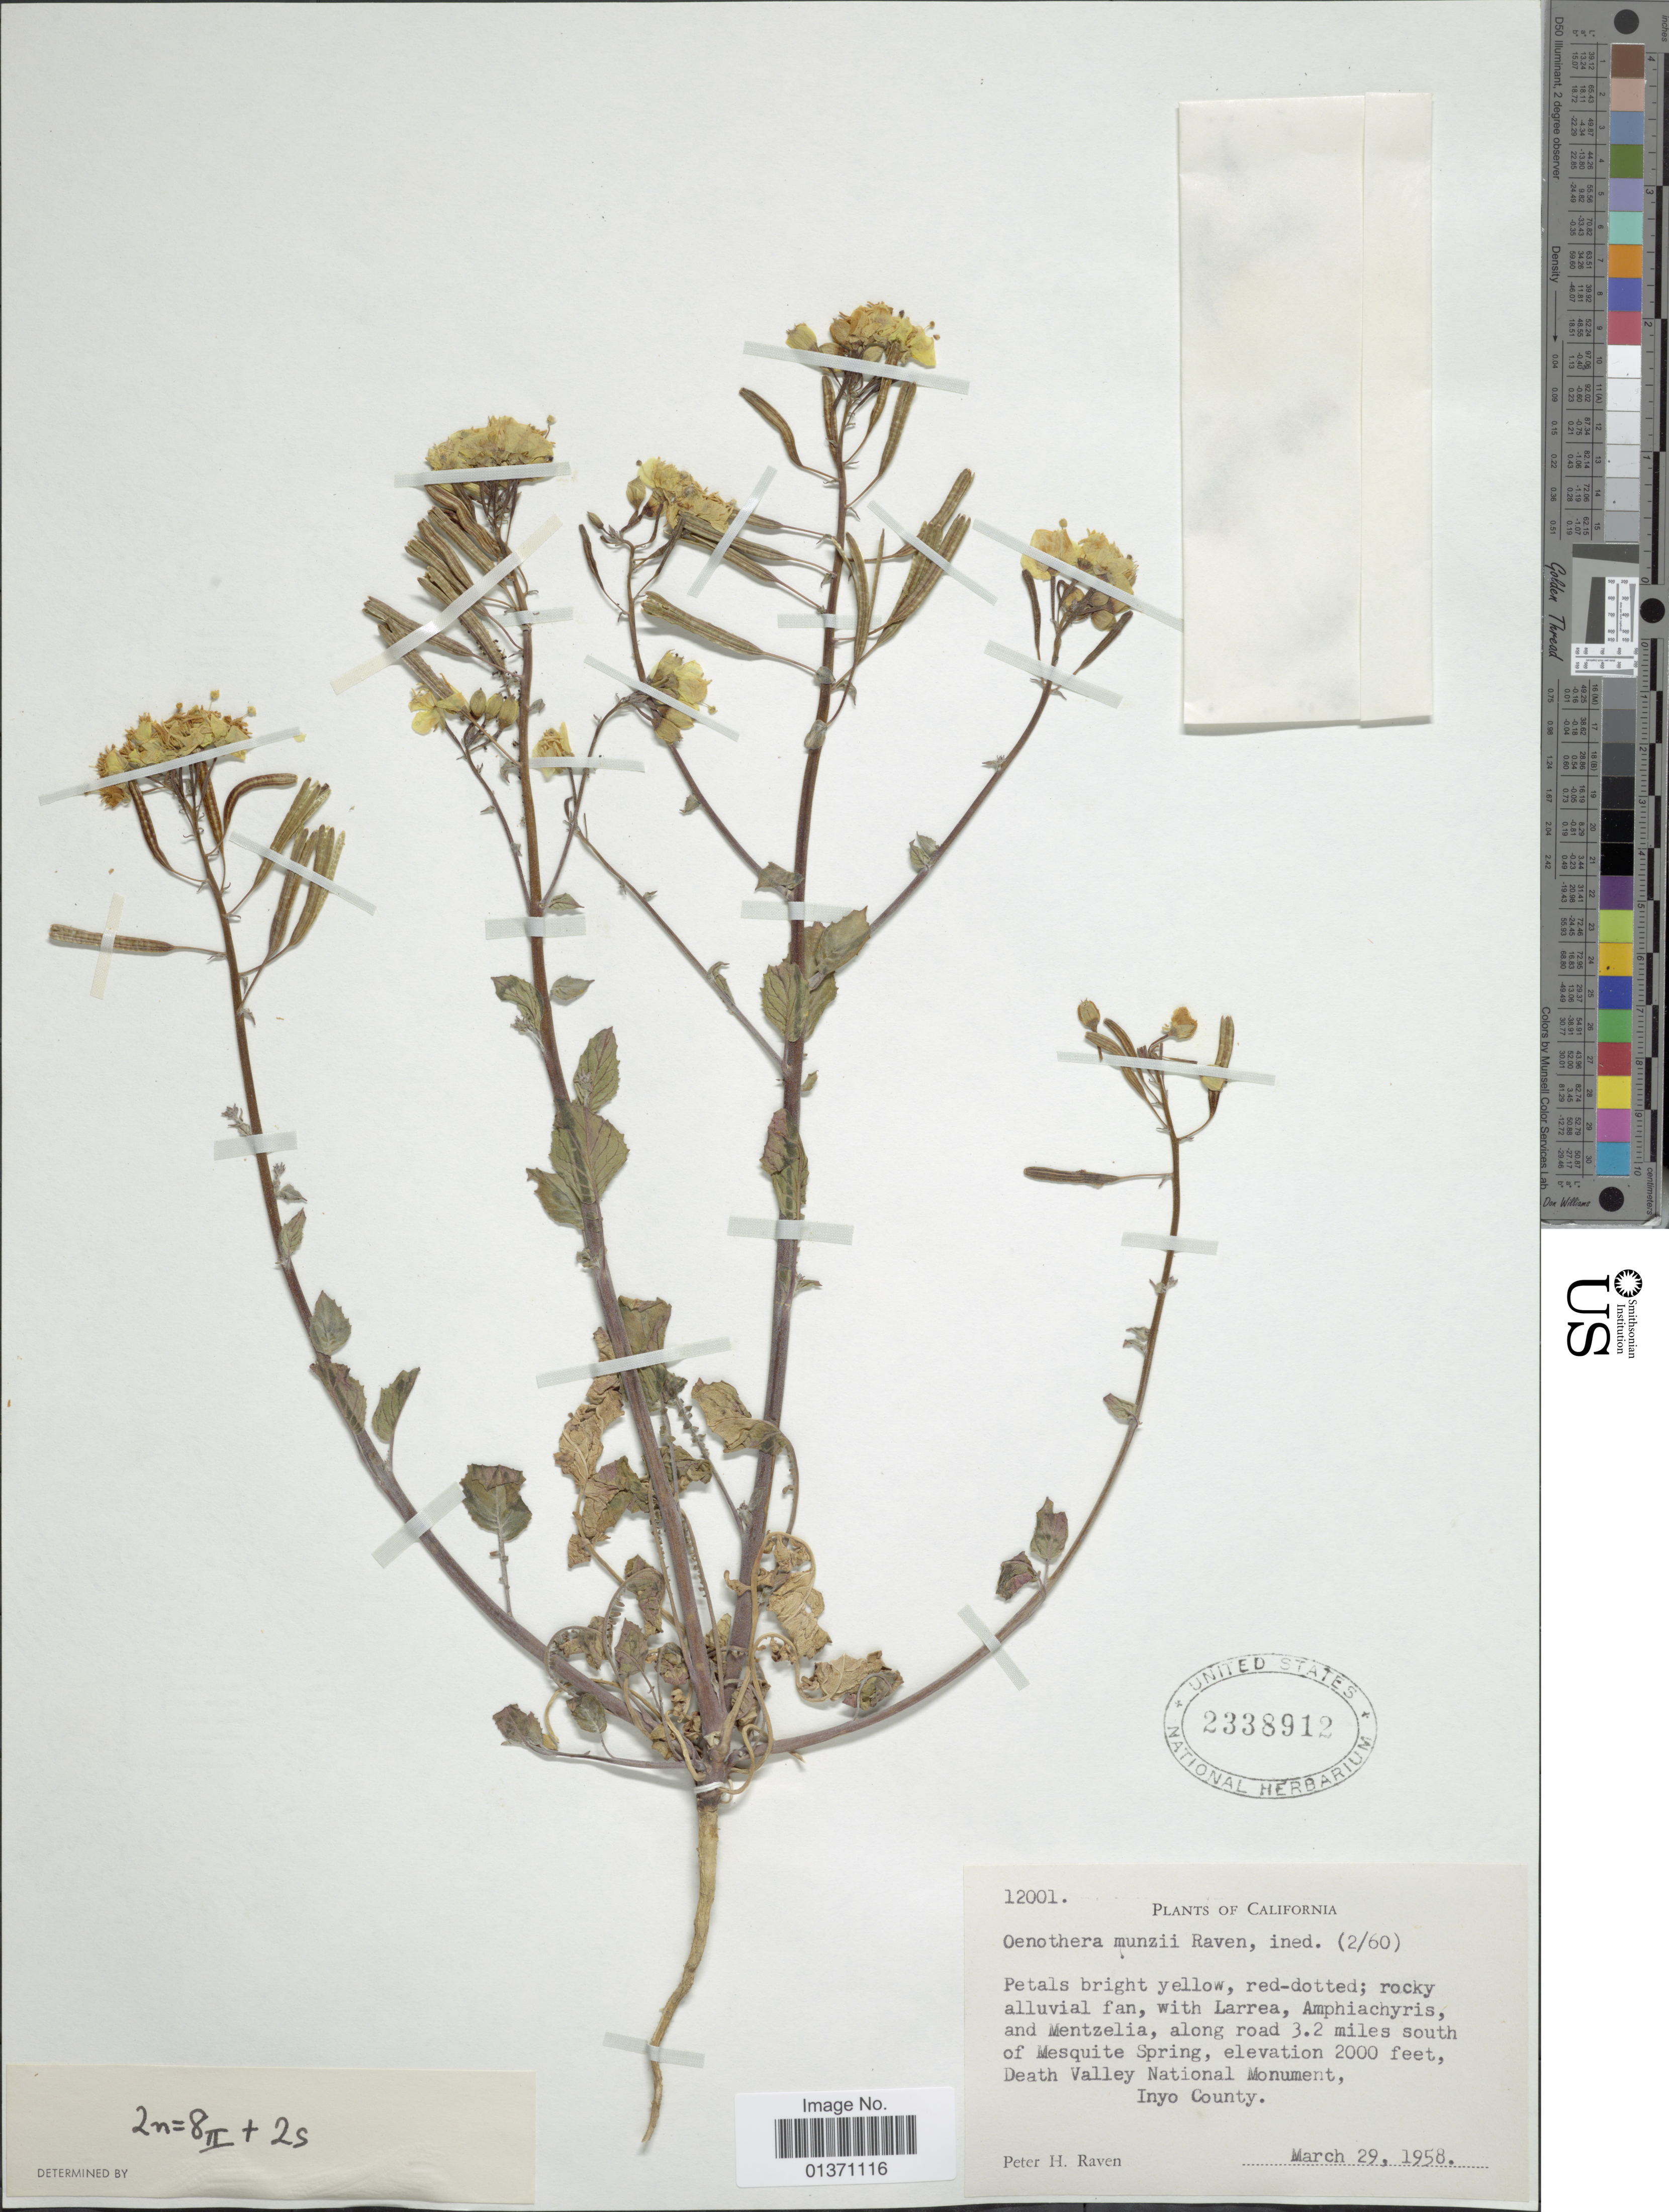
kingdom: Plantae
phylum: Tracheophyta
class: Magnoliopsida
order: Myrtales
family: Onagraceae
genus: Chylismia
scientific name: Chylismia munzii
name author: (P.H. Raven) W.L. Wagner & Hoch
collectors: P. H. Raven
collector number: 12001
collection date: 1958-03-29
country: United States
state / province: California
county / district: Inyo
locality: Along road 3.2 miles south of Mesquite Spring, Death Valley National Monument, Inyo County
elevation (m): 610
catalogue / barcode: US 2338912